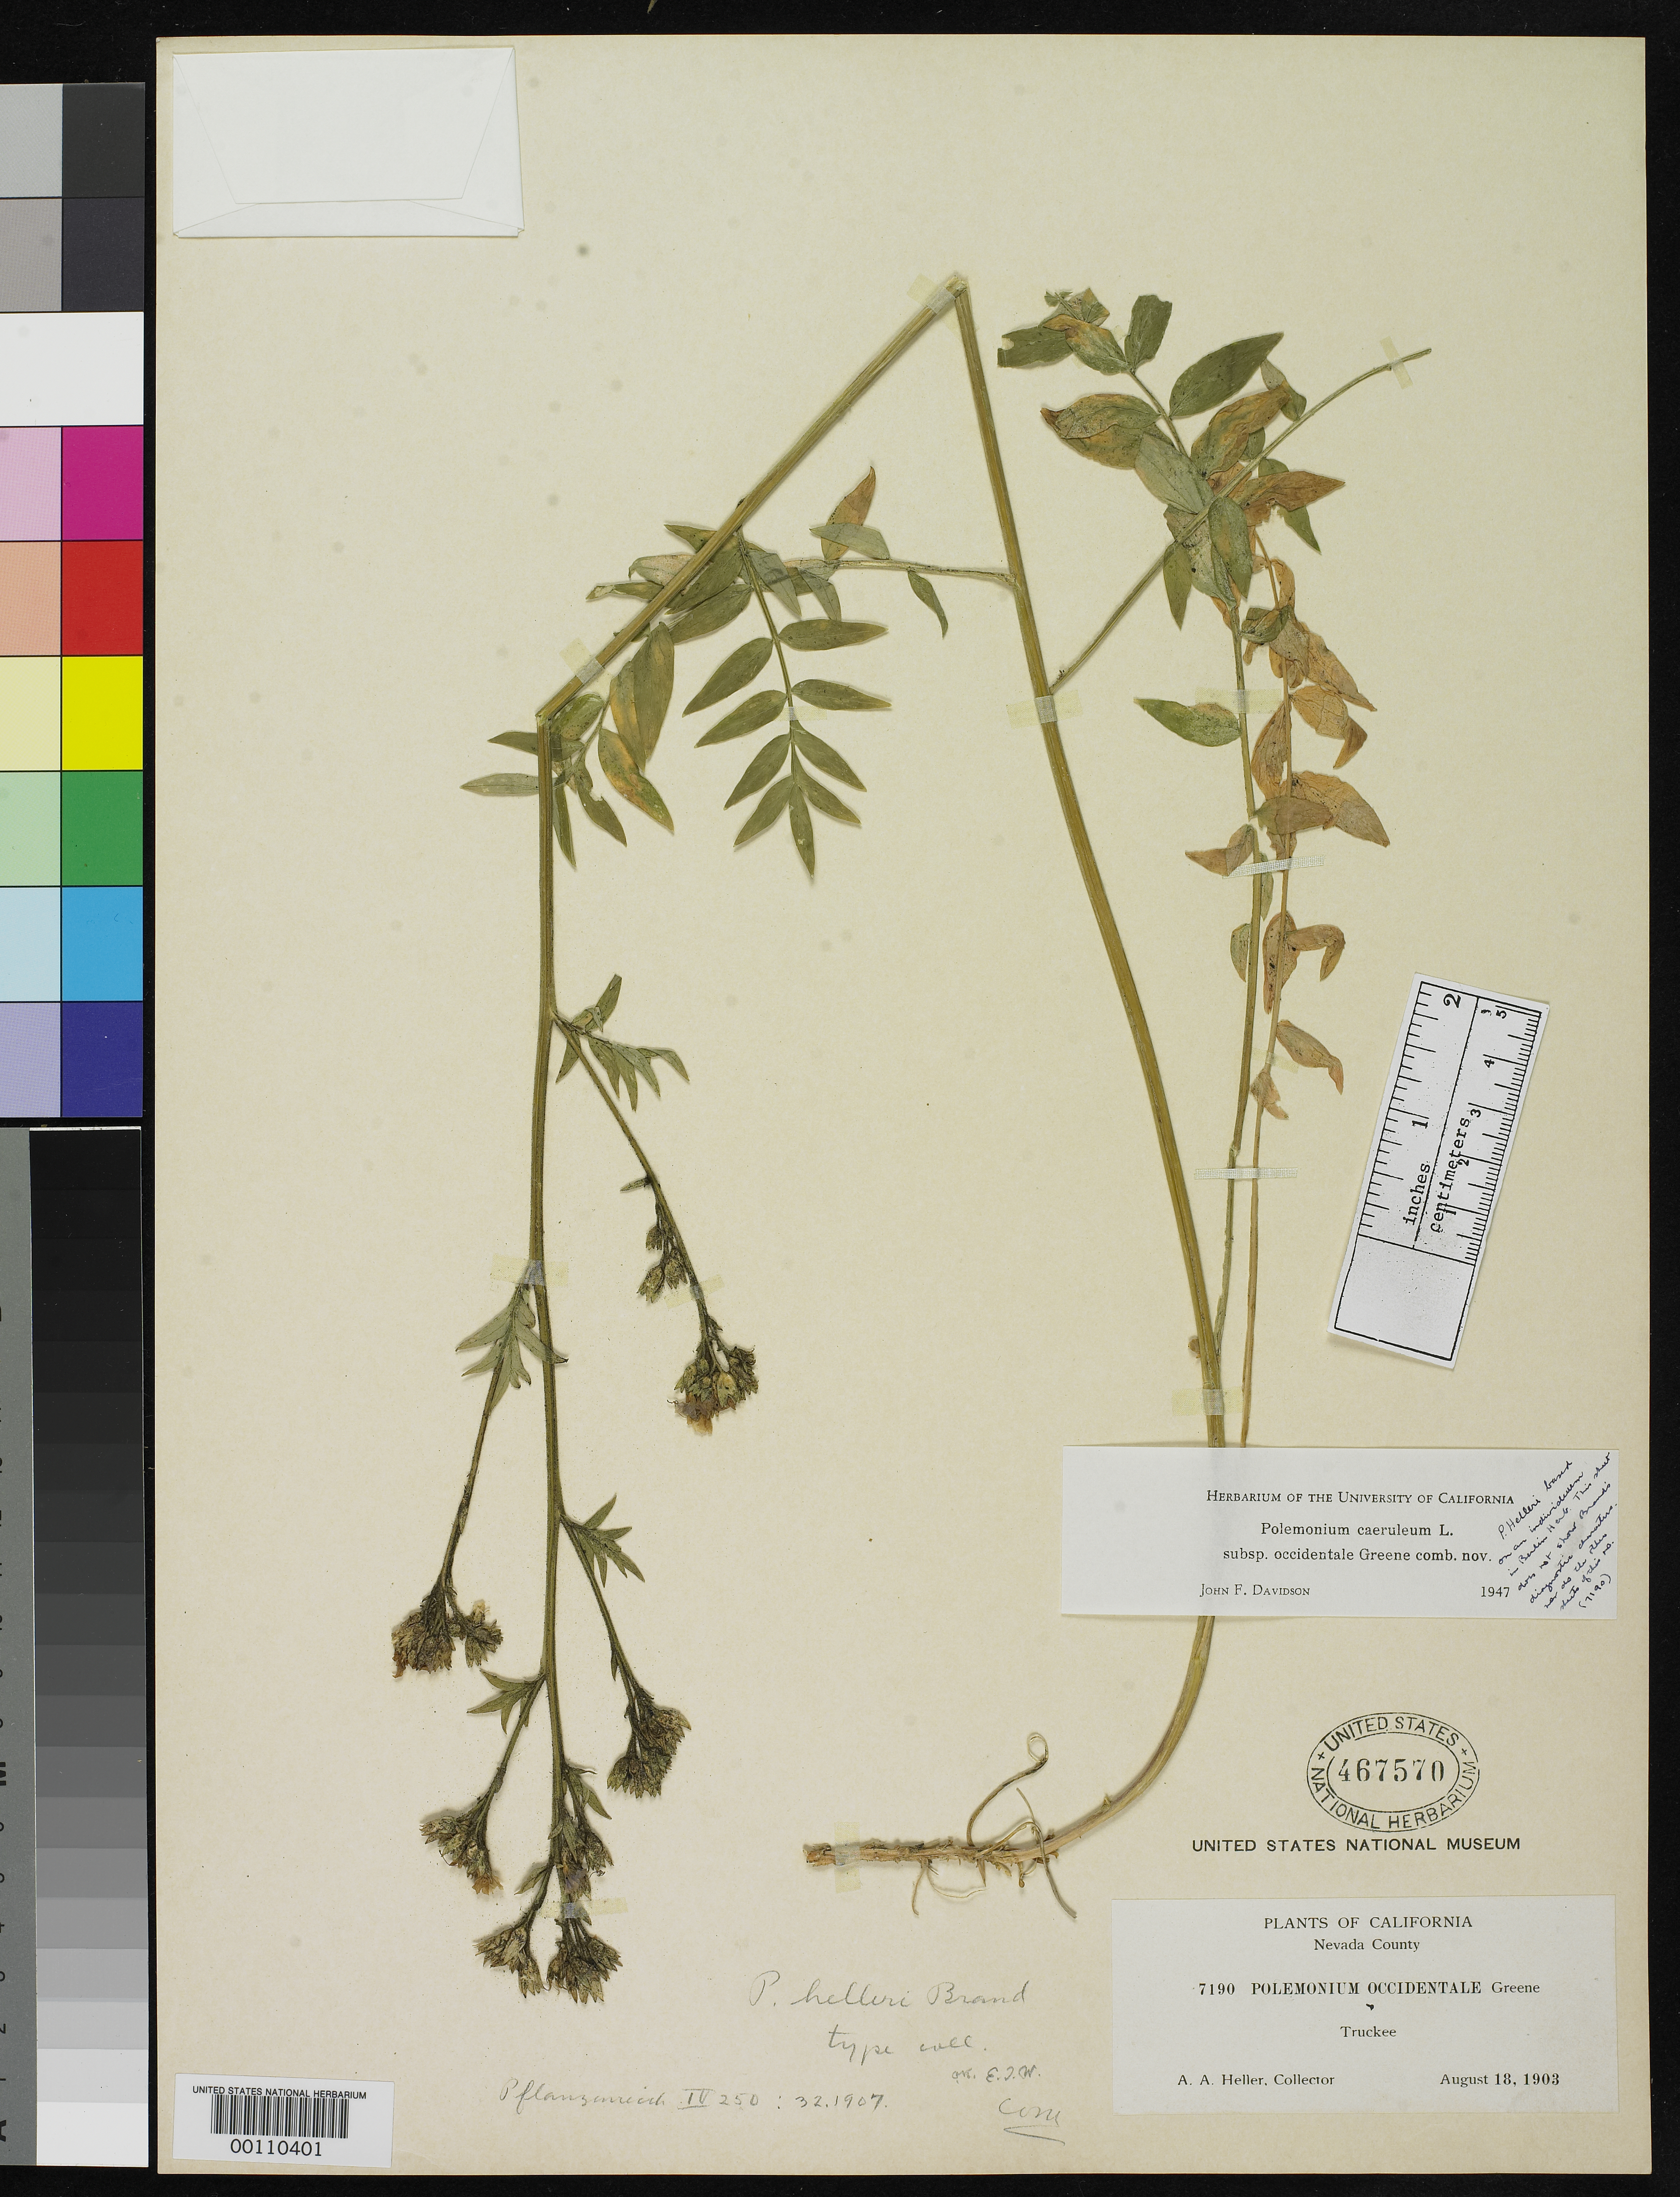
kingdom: Plantae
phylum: Tracheophyta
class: Magnoliopsida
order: Ericales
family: Polemoniaceae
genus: Polemonium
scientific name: Polemonium helleri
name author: Brand in Engl.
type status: Isotype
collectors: A. A. Heller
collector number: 7190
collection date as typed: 18 Aug 1903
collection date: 1903-08-18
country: United States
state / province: California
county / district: Nevada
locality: Truckee.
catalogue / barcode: US 467570